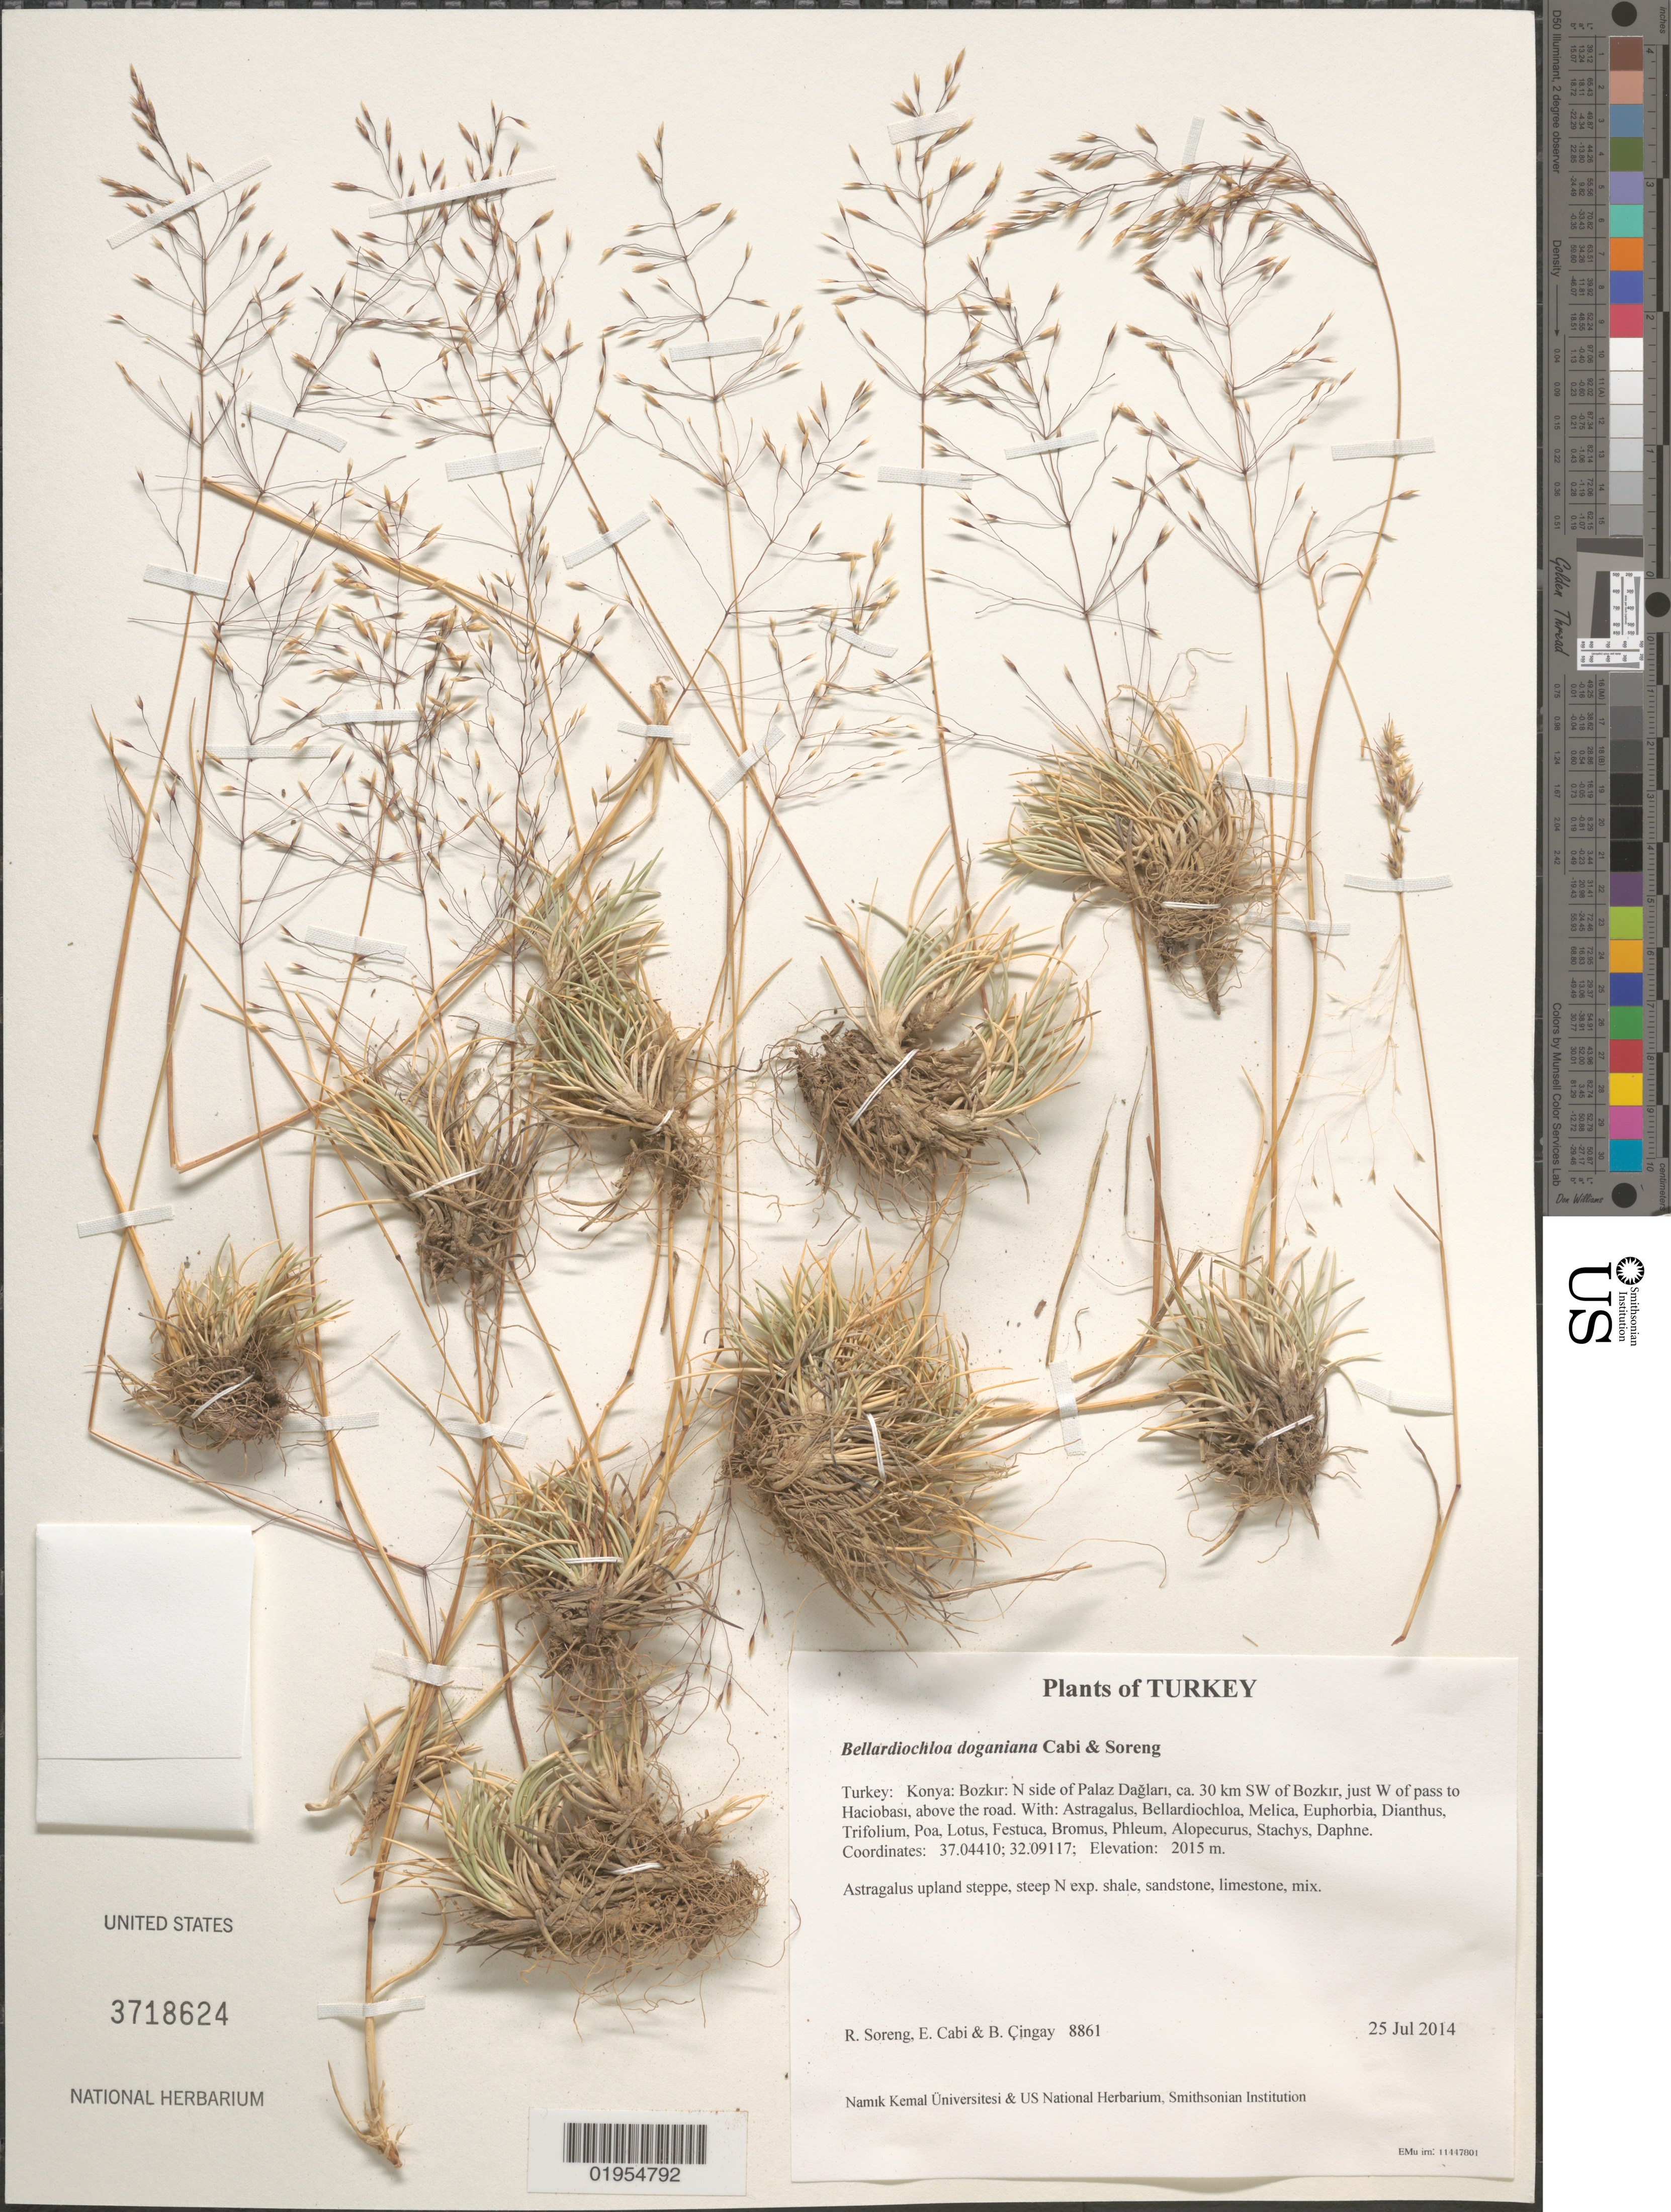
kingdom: Plantae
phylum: Tracheophyta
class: Liliopsida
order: Poales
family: Poaceae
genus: Bellardiochloa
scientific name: Bellardiochloa doganiana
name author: Cabi & Soreng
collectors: R. J. Soreng, E. Cabi & B. Çıngay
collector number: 8861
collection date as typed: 25 Jul 2014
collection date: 2014-07-25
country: Turkey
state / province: Konya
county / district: Bozkir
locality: N side of Palaz Daglari, ca. 30 km SW of Bozkir, just W of pass to Haciobasi, above the road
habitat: Astragalus upland steppe, steep N exp. shale, sandstone, limestone, mix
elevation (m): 2015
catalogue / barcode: US 3718624